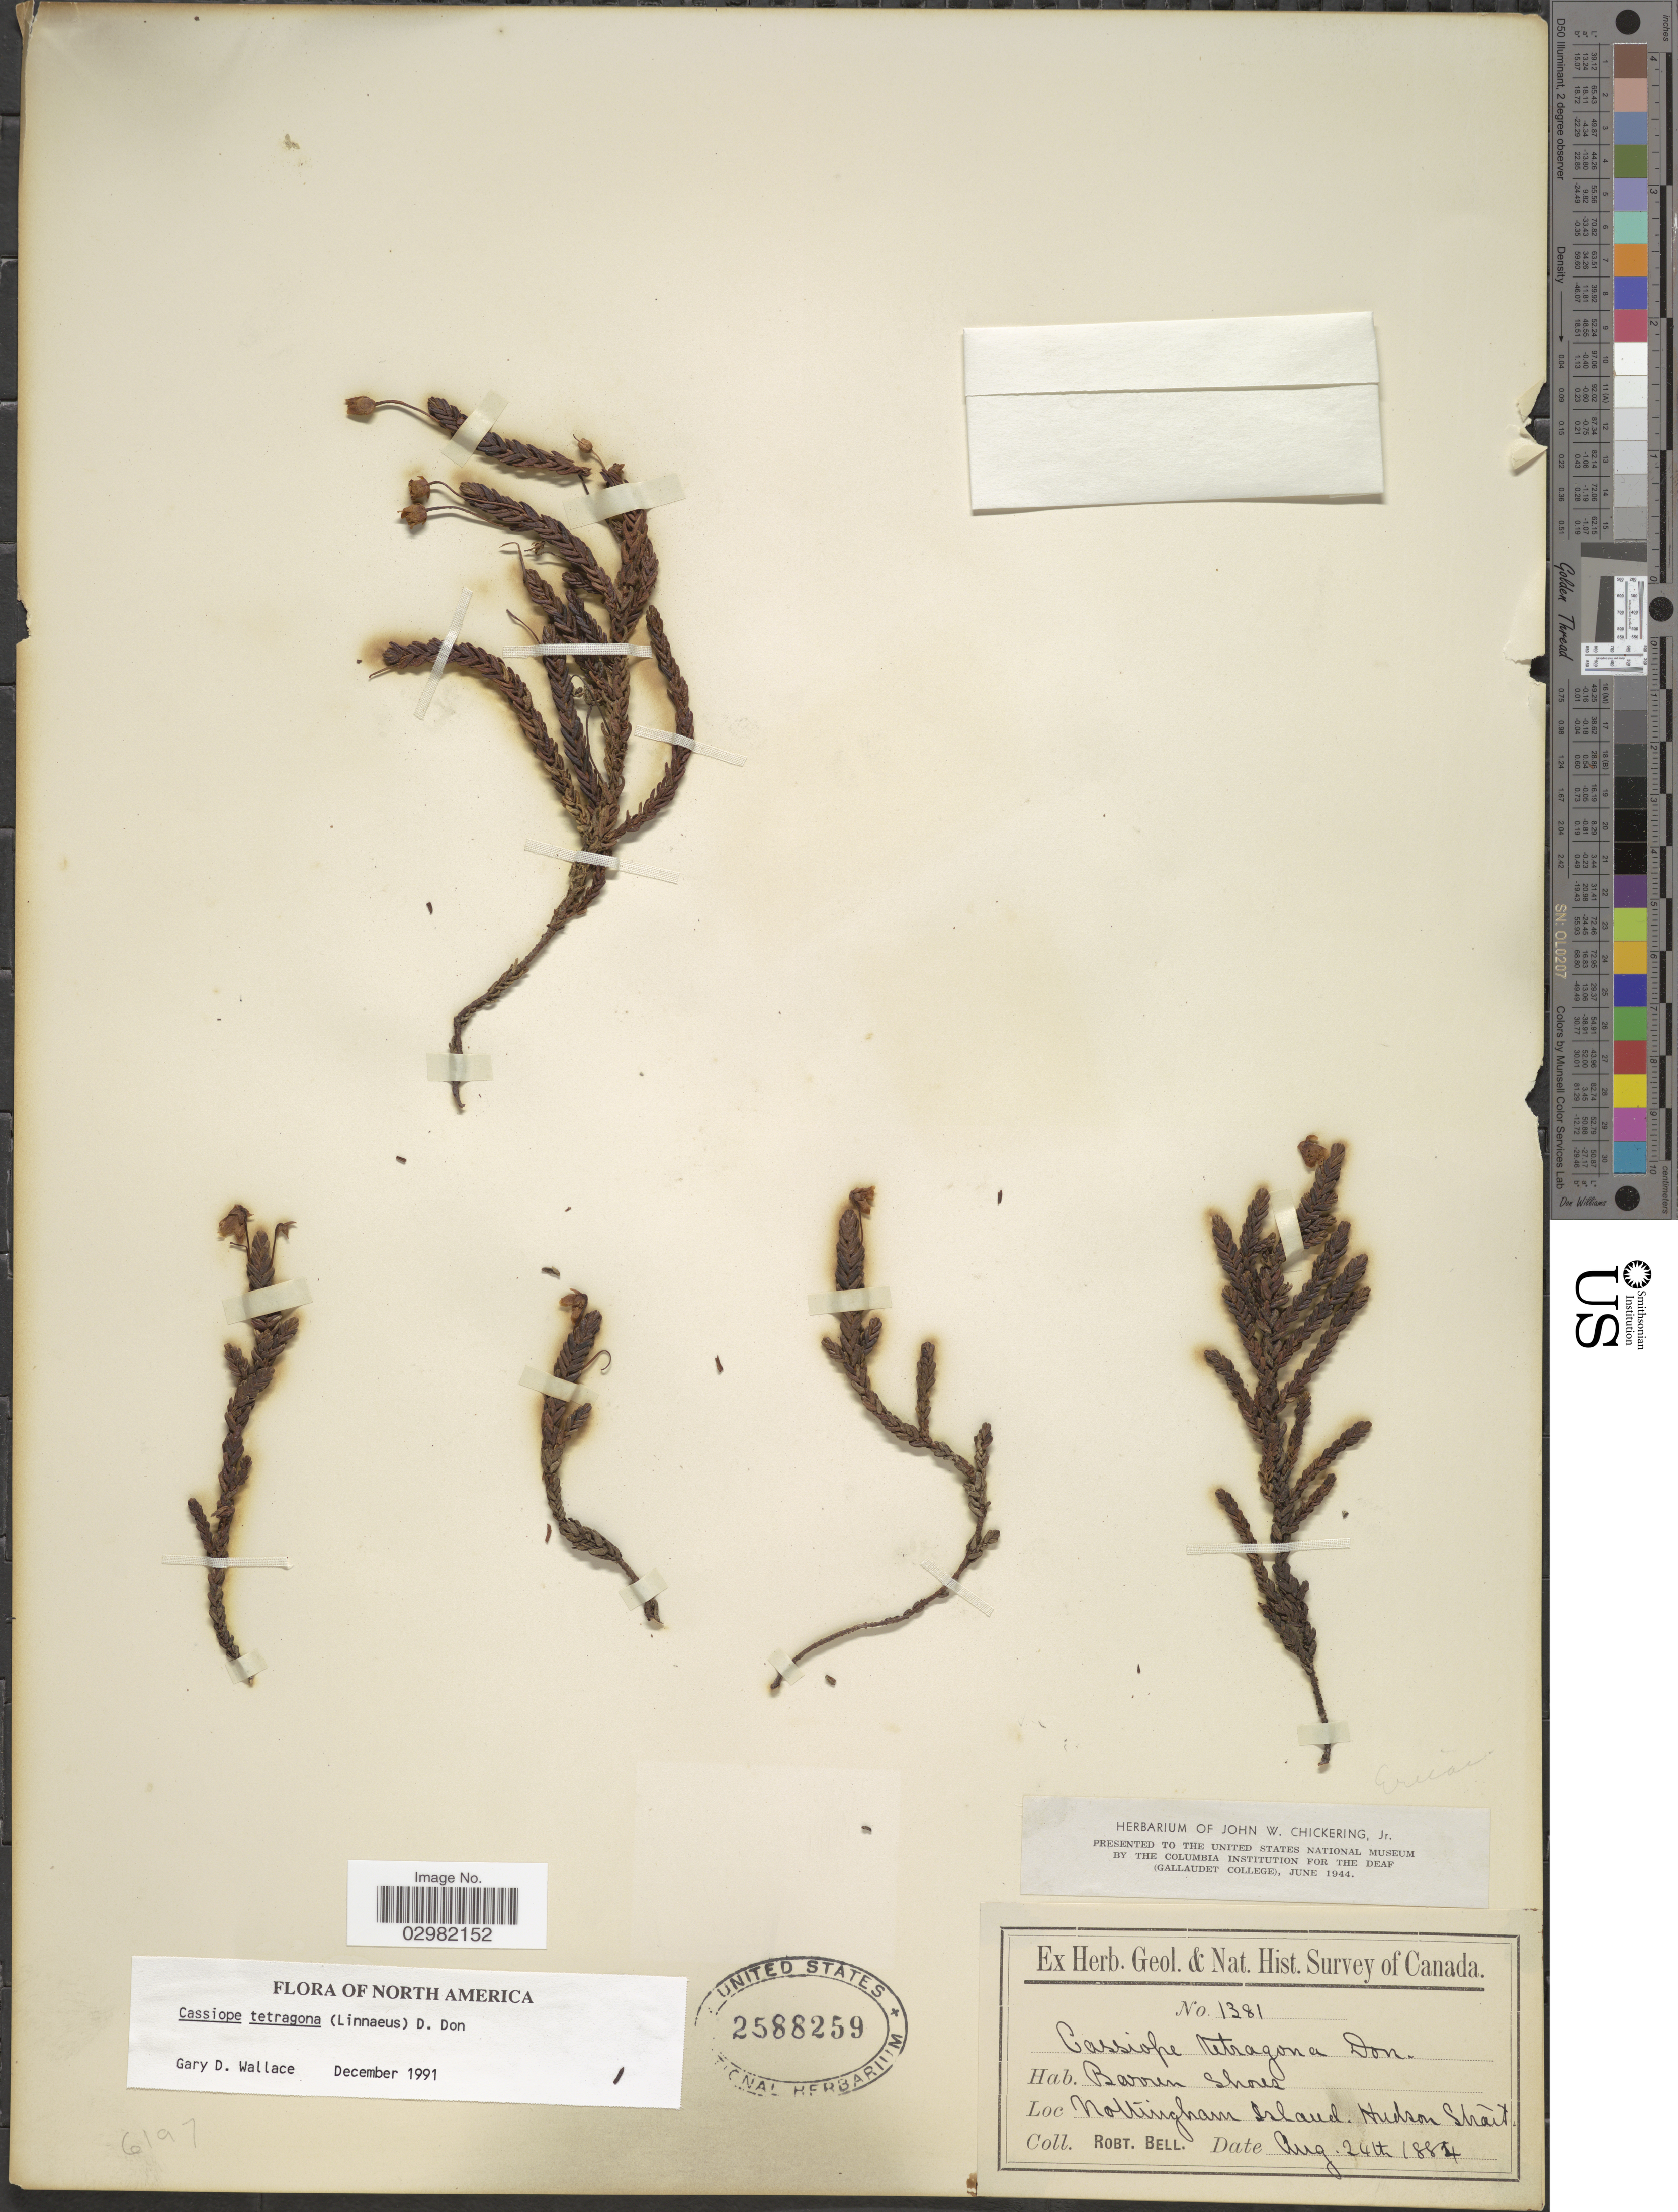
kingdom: Plantae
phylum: Tracheophyta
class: Magnoliopsida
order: Ericales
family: Ericaceae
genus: Cassiope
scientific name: Cassiope tetragona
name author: (L.) D. Don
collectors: R. Bell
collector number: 1381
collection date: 1884-08-24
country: Canada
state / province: Nunavut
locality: Nottingham Island, Hudson Strait.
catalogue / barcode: US 2588259